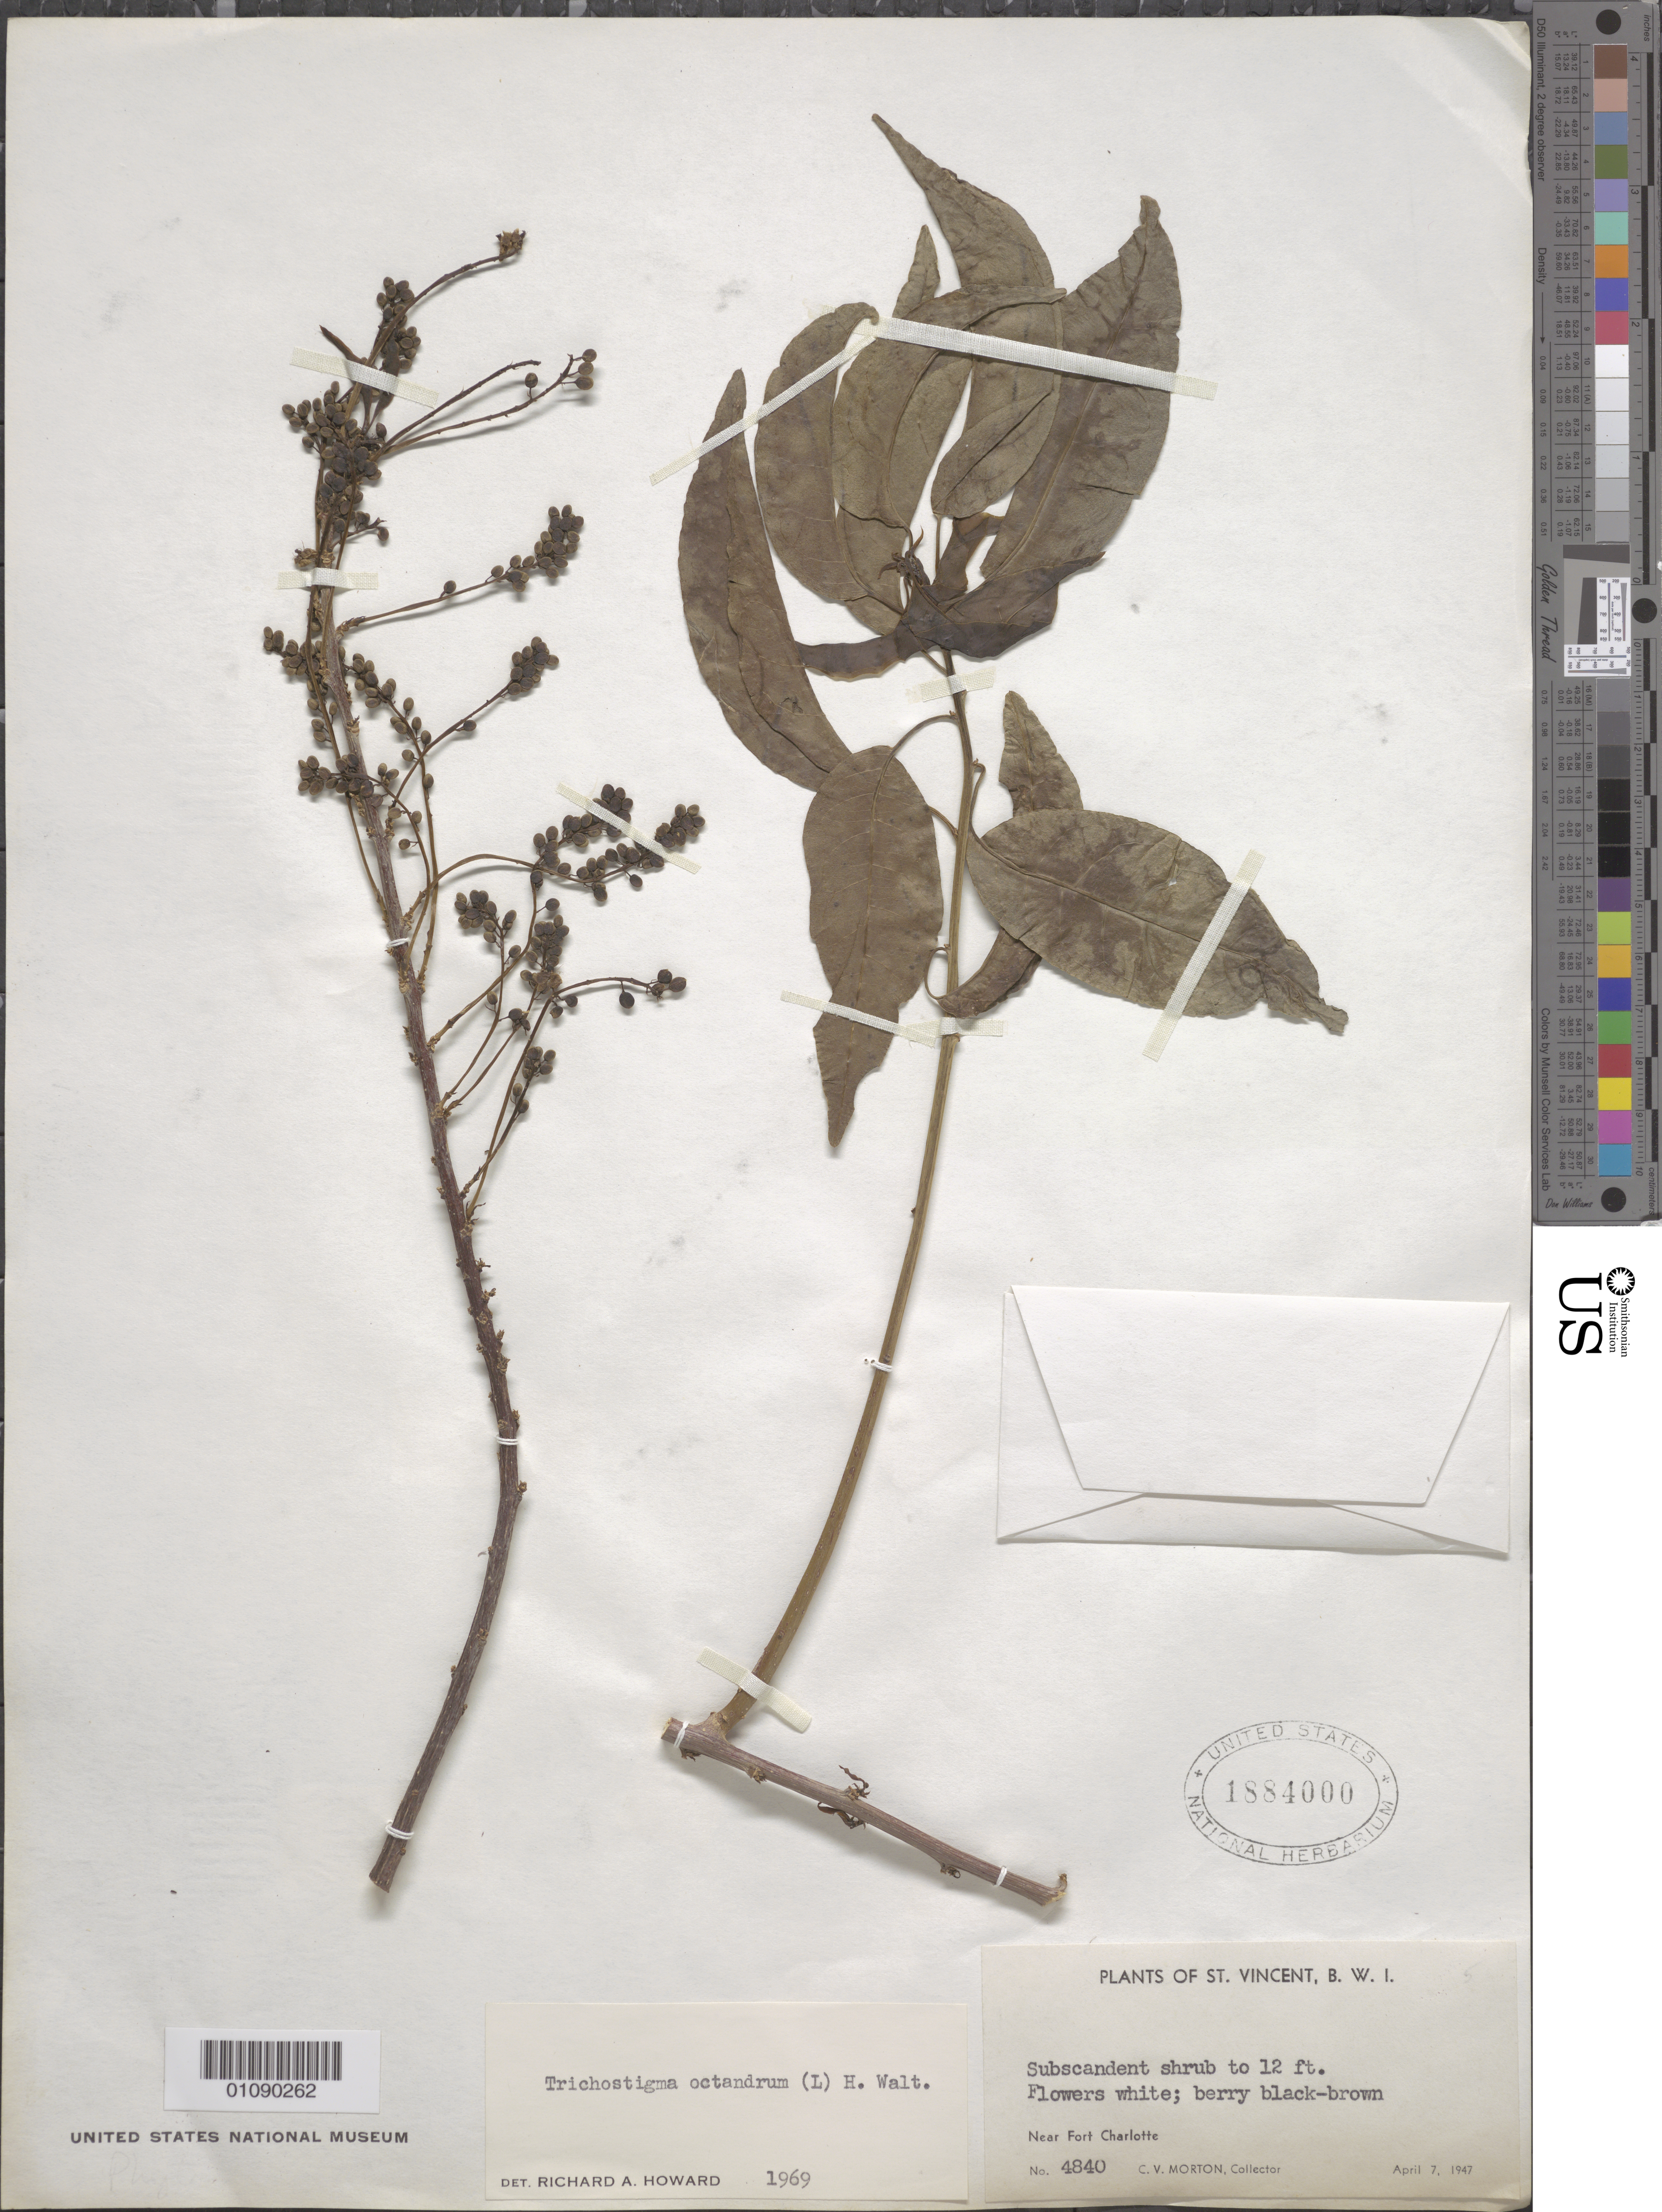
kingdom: Plantae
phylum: Tracheophyta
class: Magnoliopsida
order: Caryophyllales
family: Phytolaccaceae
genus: Trichostigma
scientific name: Trichostigma octandrum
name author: (L.) H. Walter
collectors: C. V. Morton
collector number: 4840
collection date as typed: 07 Apr 1947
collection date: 1947-04-07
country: St. Vincent - Grenadines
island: St. Vincent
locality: Near Fort Charlotte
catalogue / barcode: US 1884000